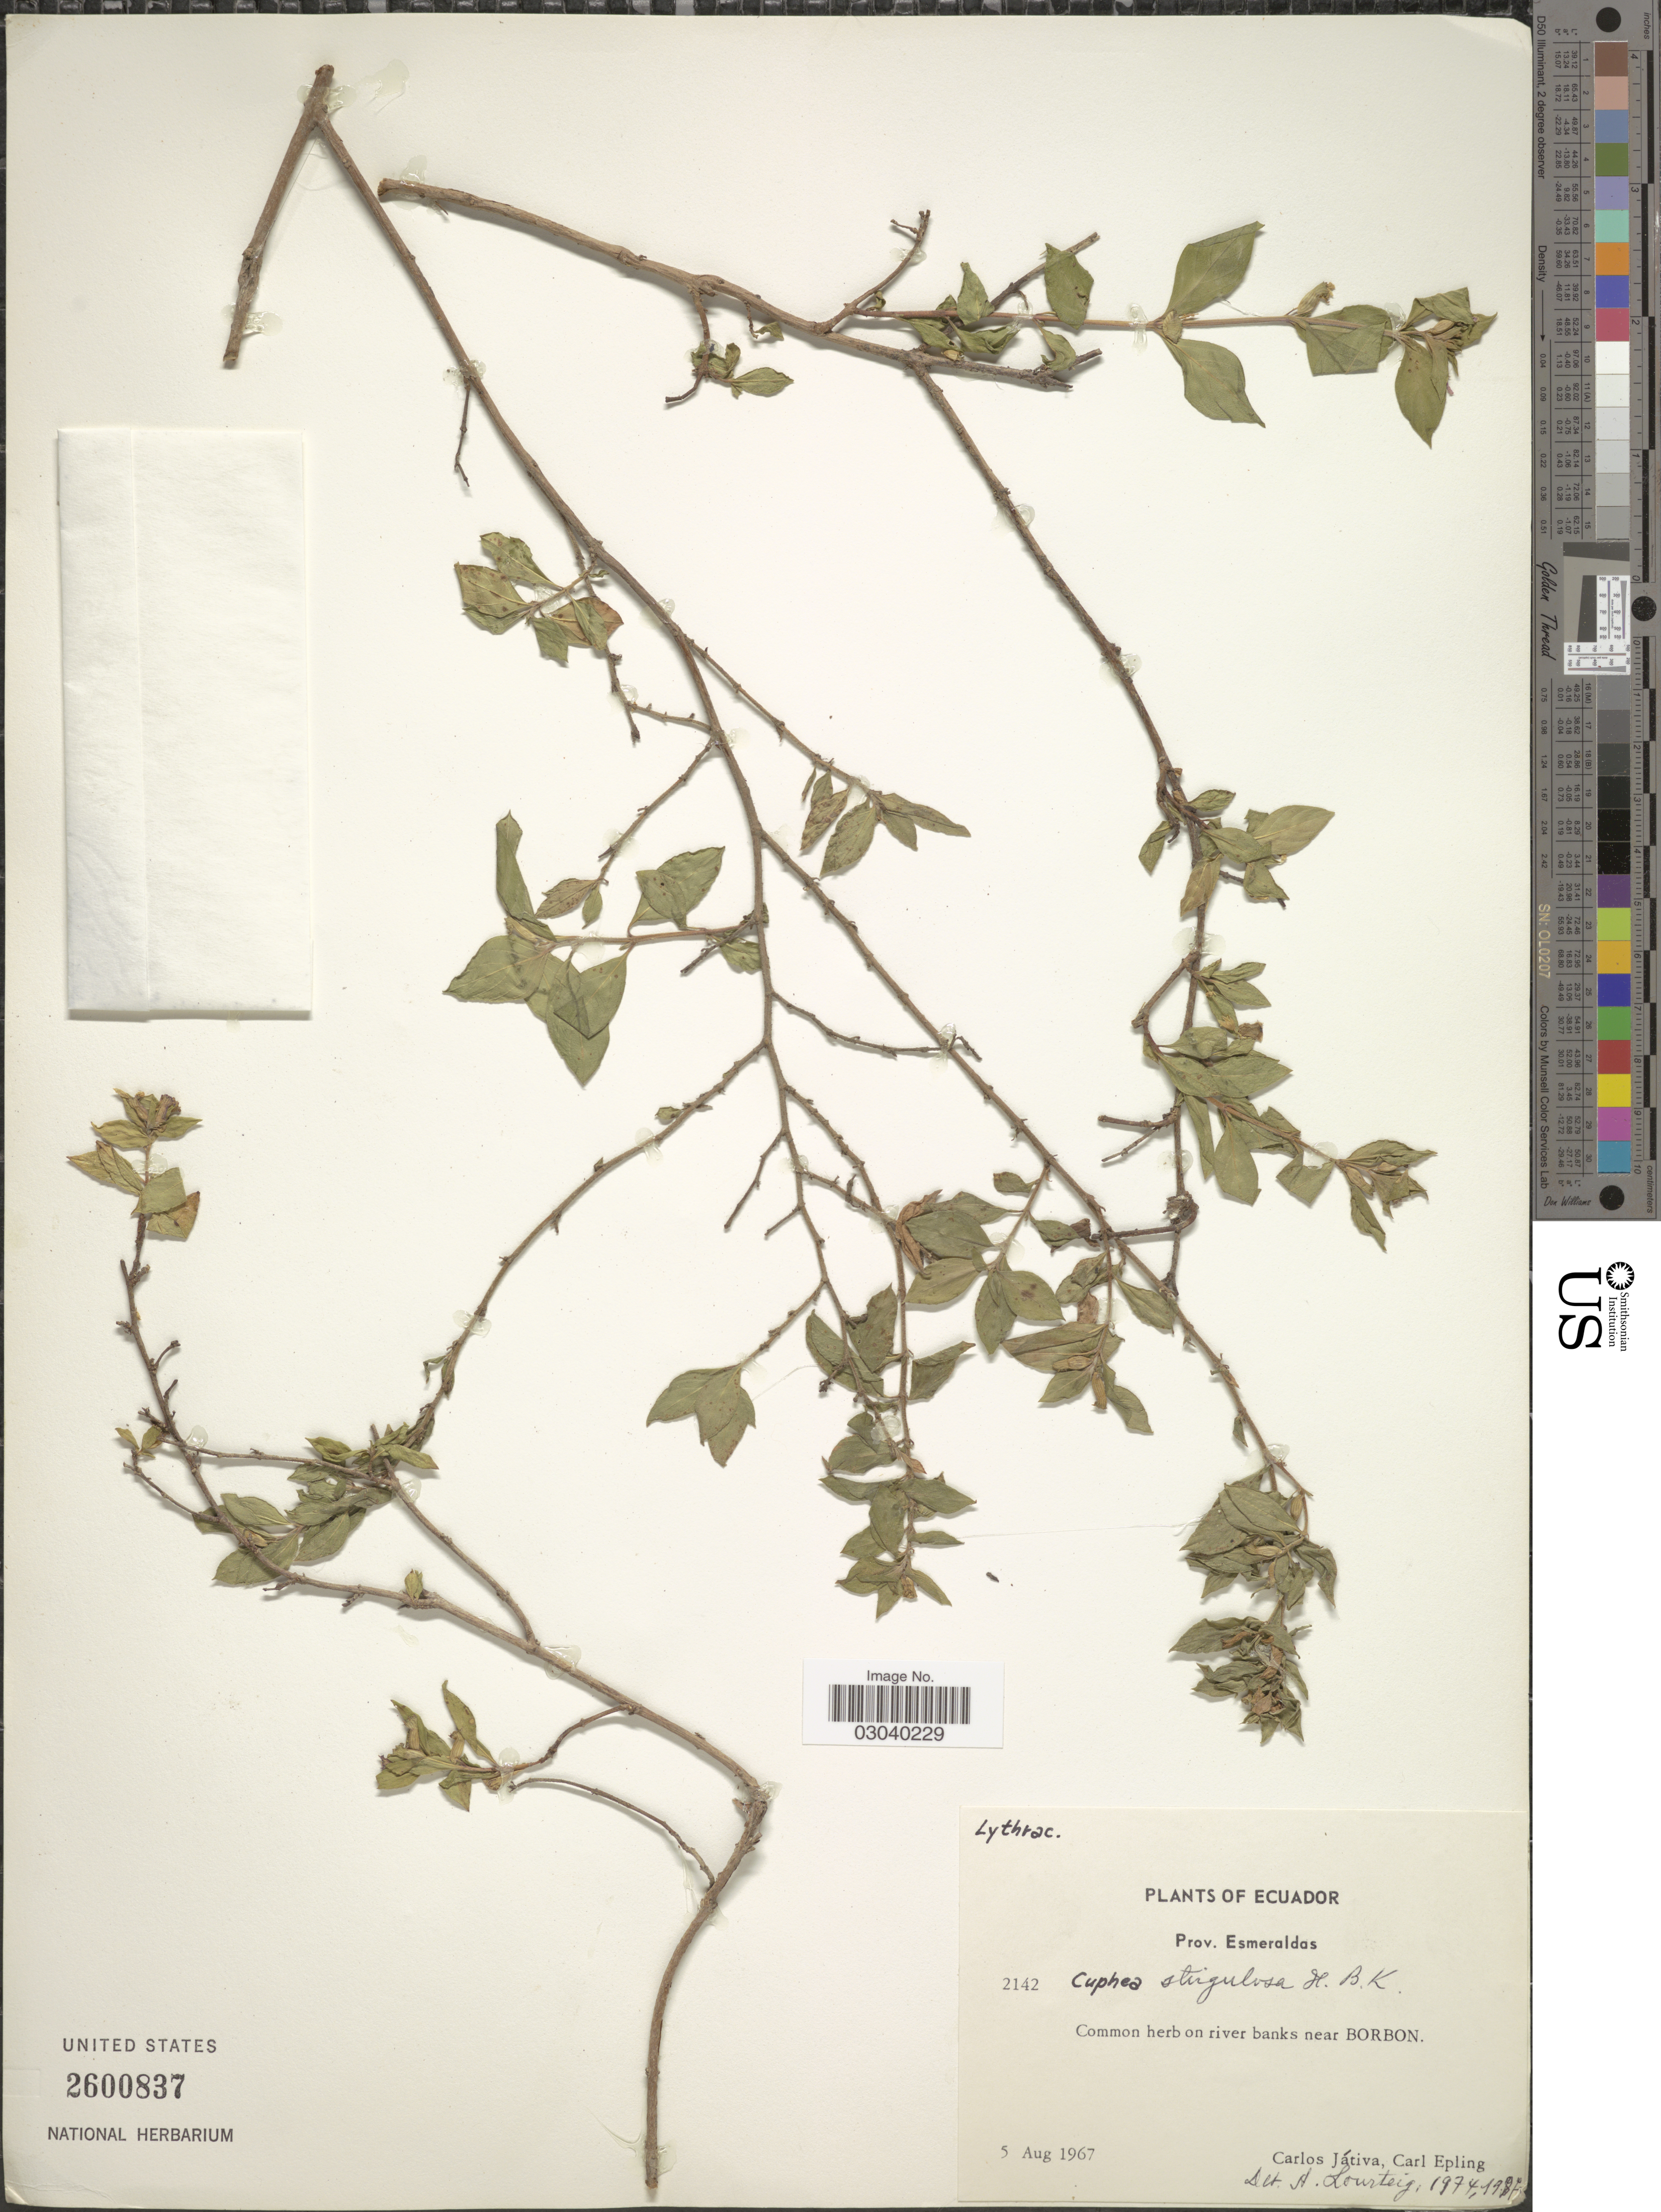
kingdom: Plantae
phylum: Tracheophyta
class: Magnoliopsida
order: Myrtales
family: Lythraceae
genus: Cuphea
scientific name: Cuphea strigulosa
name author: Kunth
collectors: C. D. Játiva & C. C. Epling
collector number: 2142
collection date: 1967-08-05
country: Ecuador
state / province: Esmeraldas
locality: Common herb on river banks near Borbon.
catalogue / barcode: US 2600837